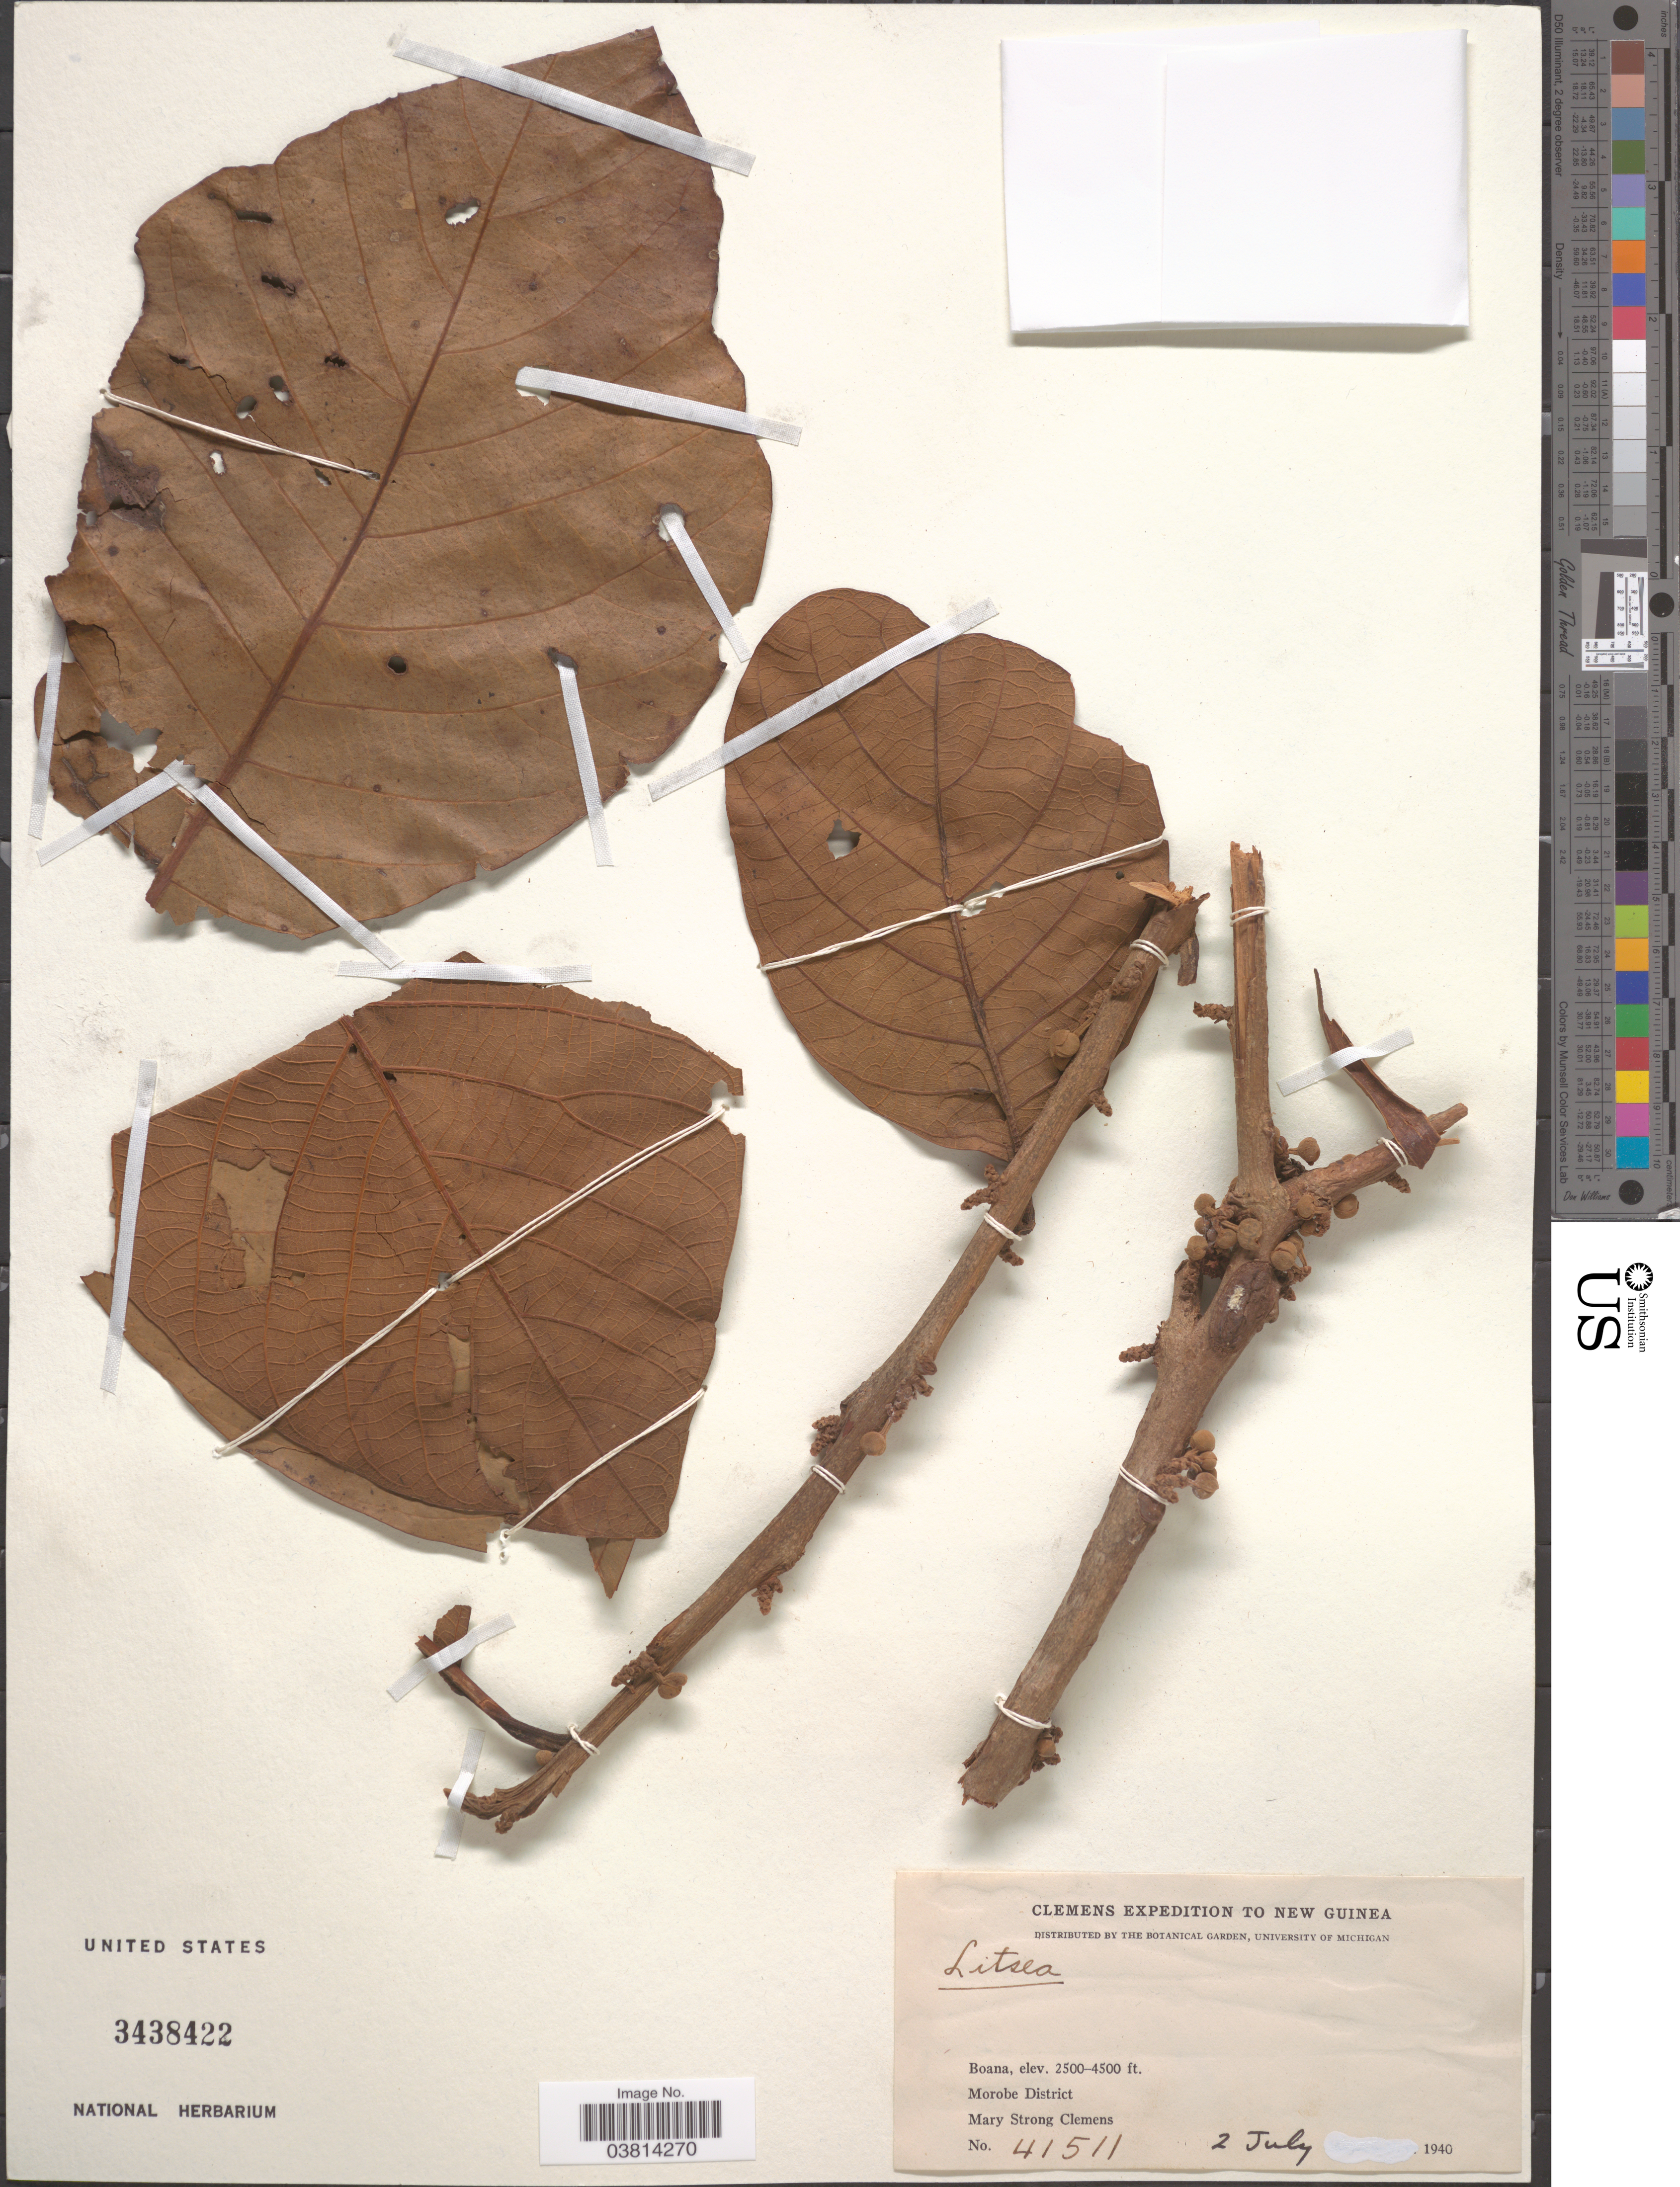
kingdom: Plantae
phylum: Tracheophyta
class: Magnoliopsida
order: Laurales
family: Lauraceae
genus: Litsea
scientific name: Litsea sp.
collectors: M. S. Clemens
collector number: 41511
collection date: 1940-07-02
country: Papua New Guinea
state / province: Morobe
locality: New Guinea. Boana. Morobe District.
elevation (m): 762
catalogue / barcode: US 3438422